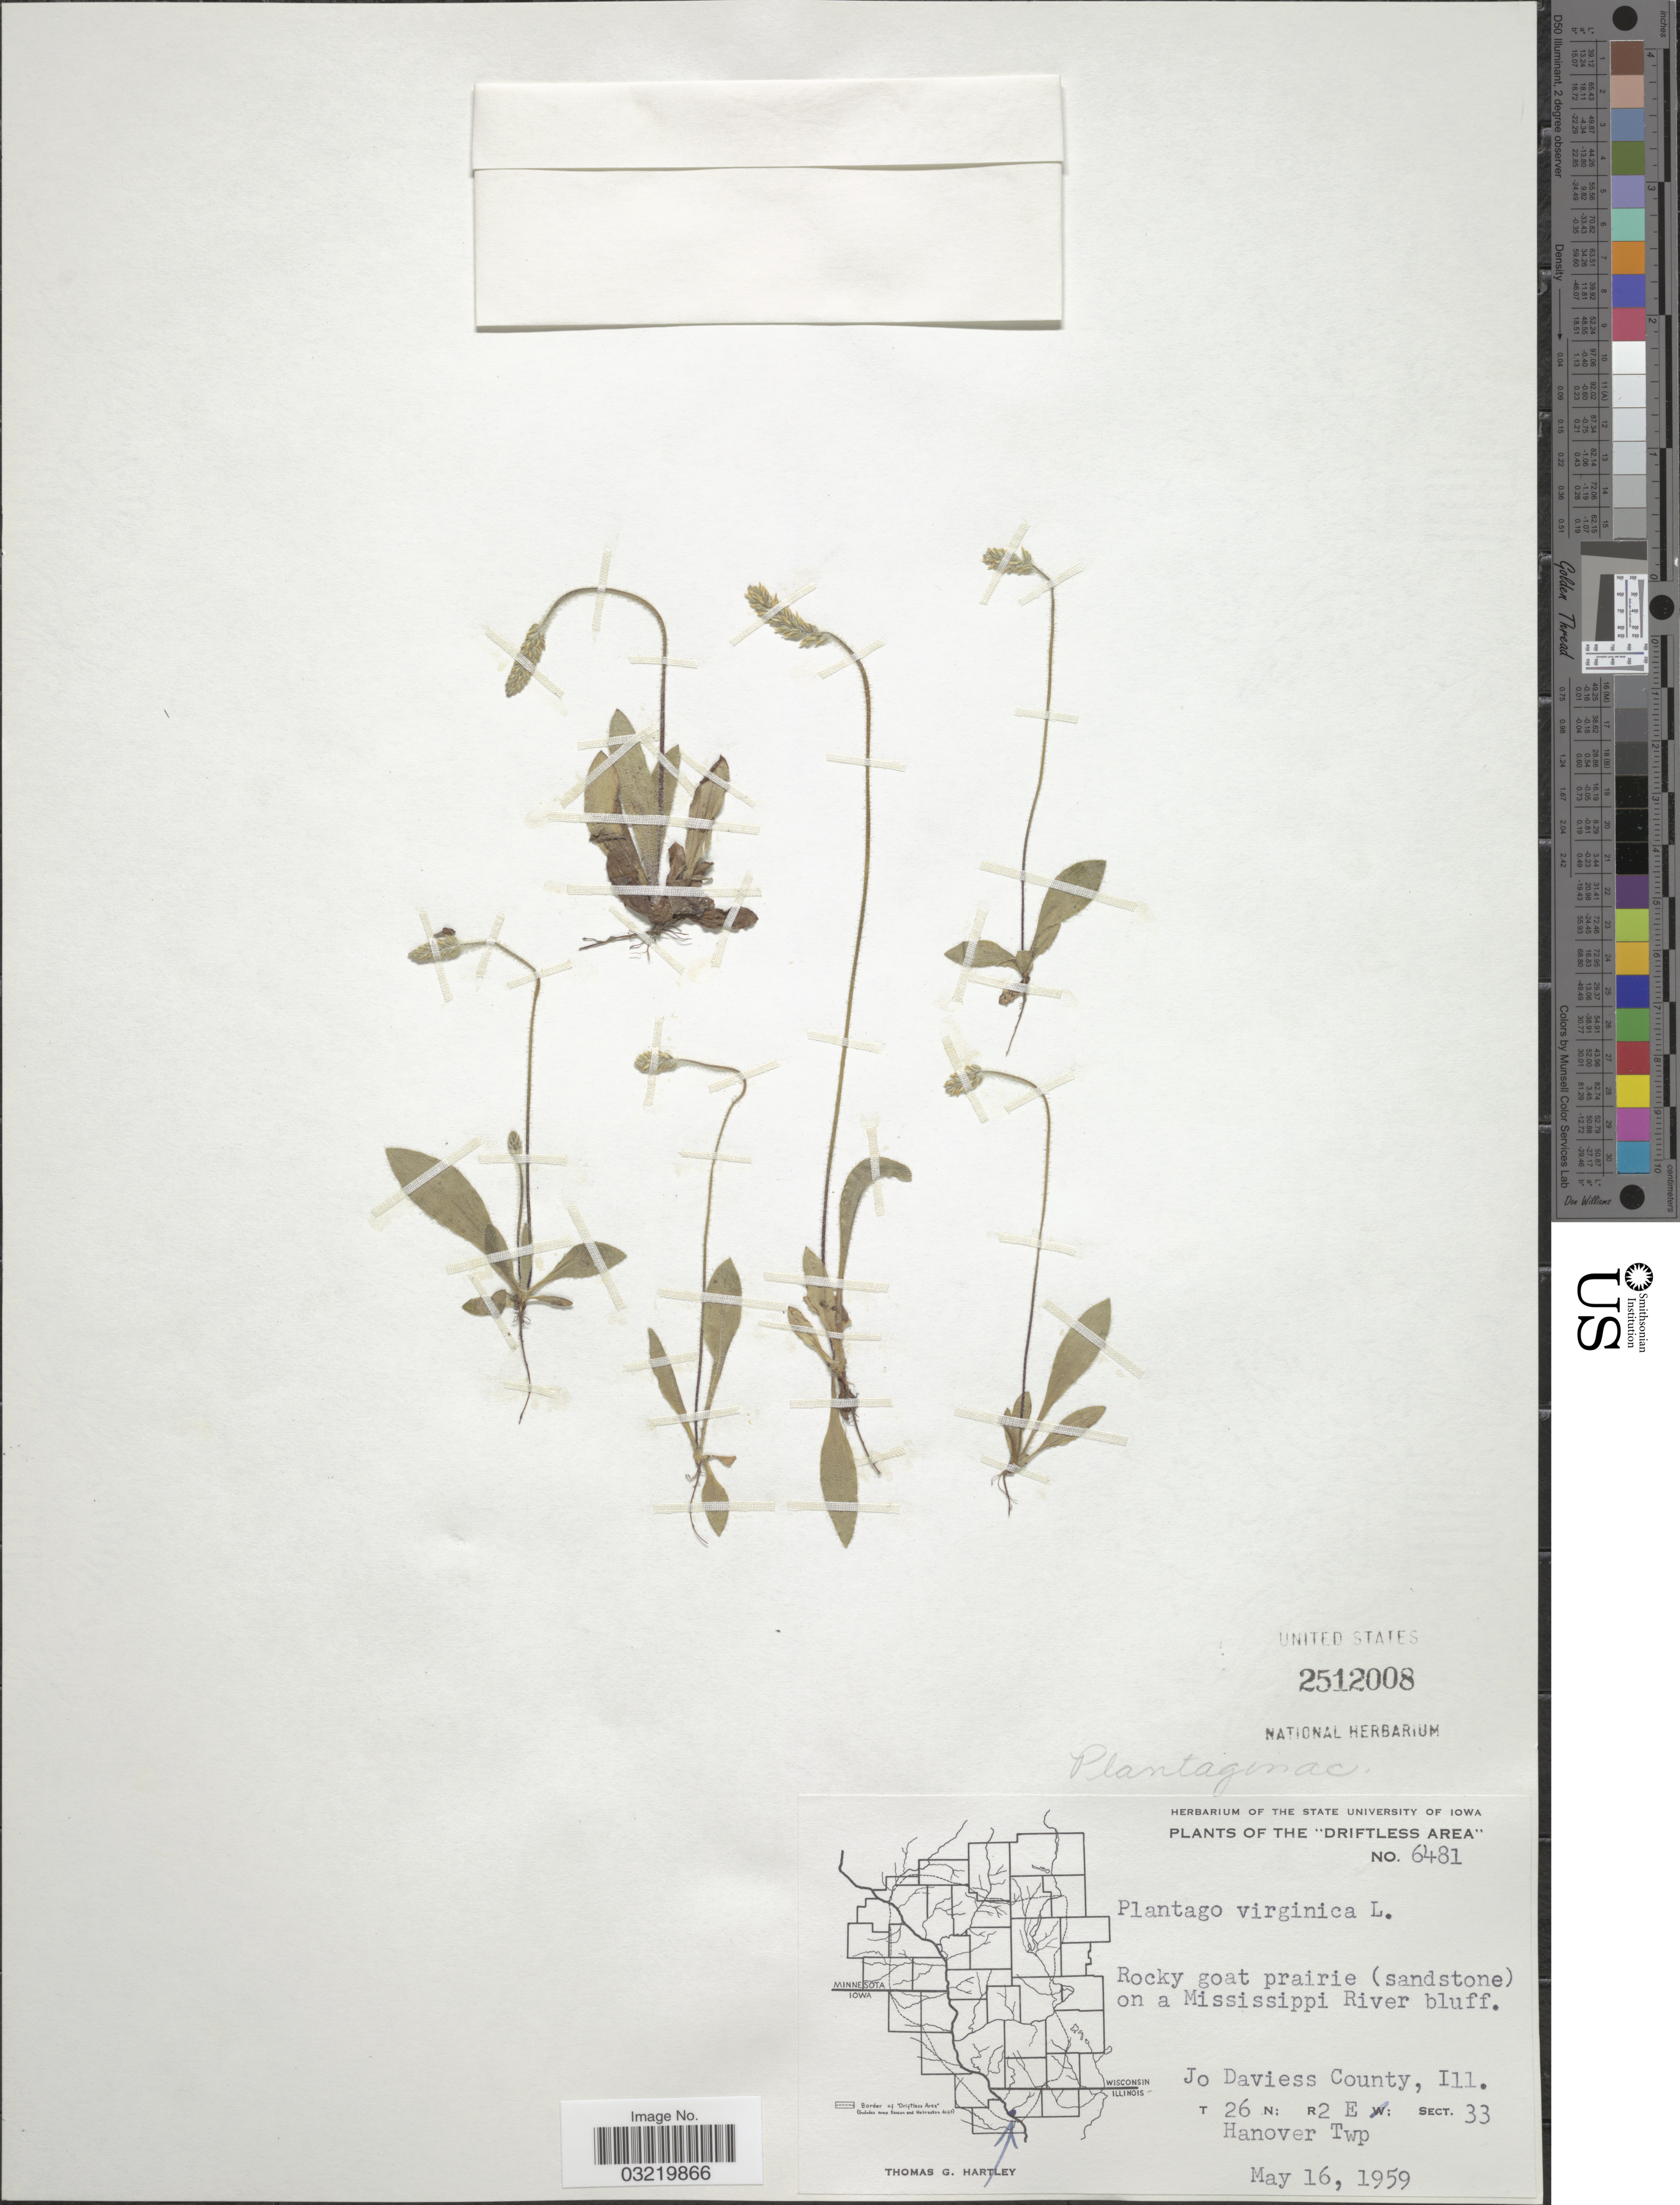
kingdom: Plantae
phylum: Tracheophyta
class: Magnoliopsida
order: Lamiales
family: Plantaginaceae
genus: Plantago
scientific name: Plantago virginica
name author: L.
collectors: T. G. Hartley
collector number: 6481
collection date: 1959-05-16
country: United States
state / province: Illinois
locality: The "Driftless Area", Rocky goat prairie (sandstone) on a Mississippi River bluff. Jo Daviess County, T26N; R2E; Sect. 33, Hanover Twp.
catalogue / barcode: US 2512008